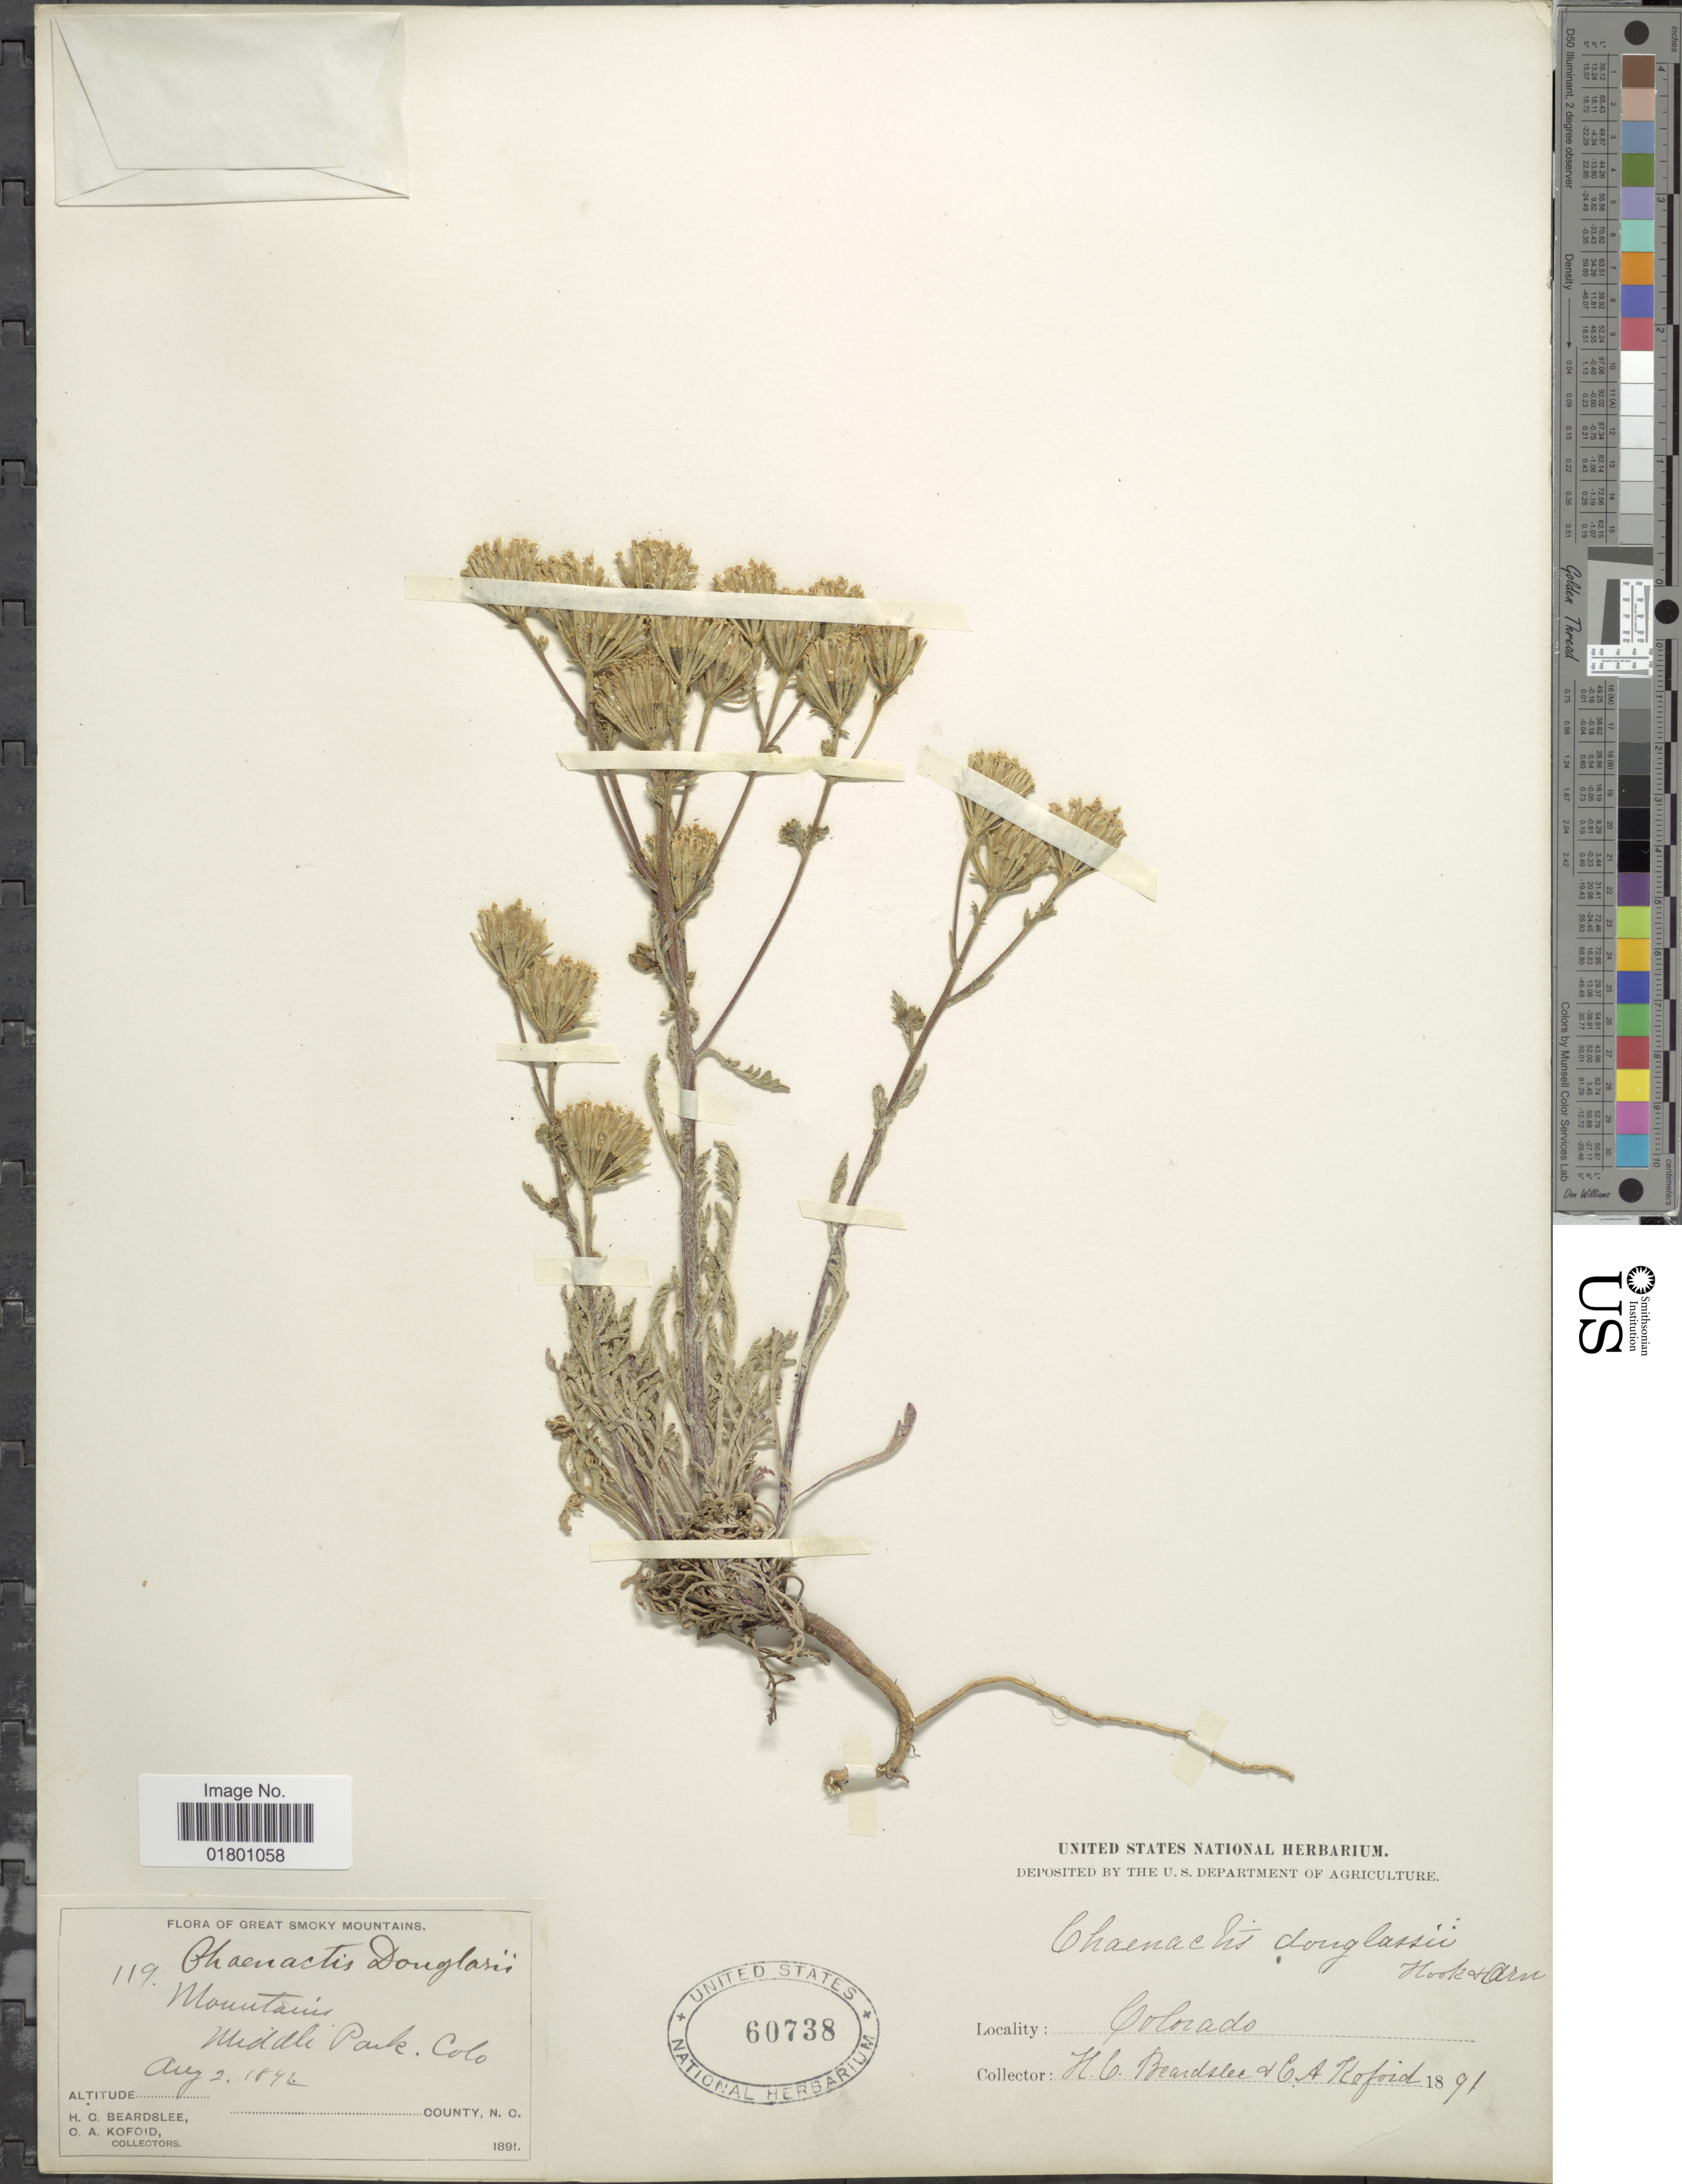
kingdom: Plantae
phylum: Tracheophyta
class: Magnoliopsida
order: Asterales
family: Asteraceae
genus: Chaenactis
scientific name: Chaenactis douglasii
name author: Hook. & Arn.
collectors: H. Beardslee & C. Kofoid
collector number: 119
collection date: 1891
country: United States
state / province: Colorado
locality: Great Smoky Mountains, Mountains Middle Park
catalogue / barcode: US 60738